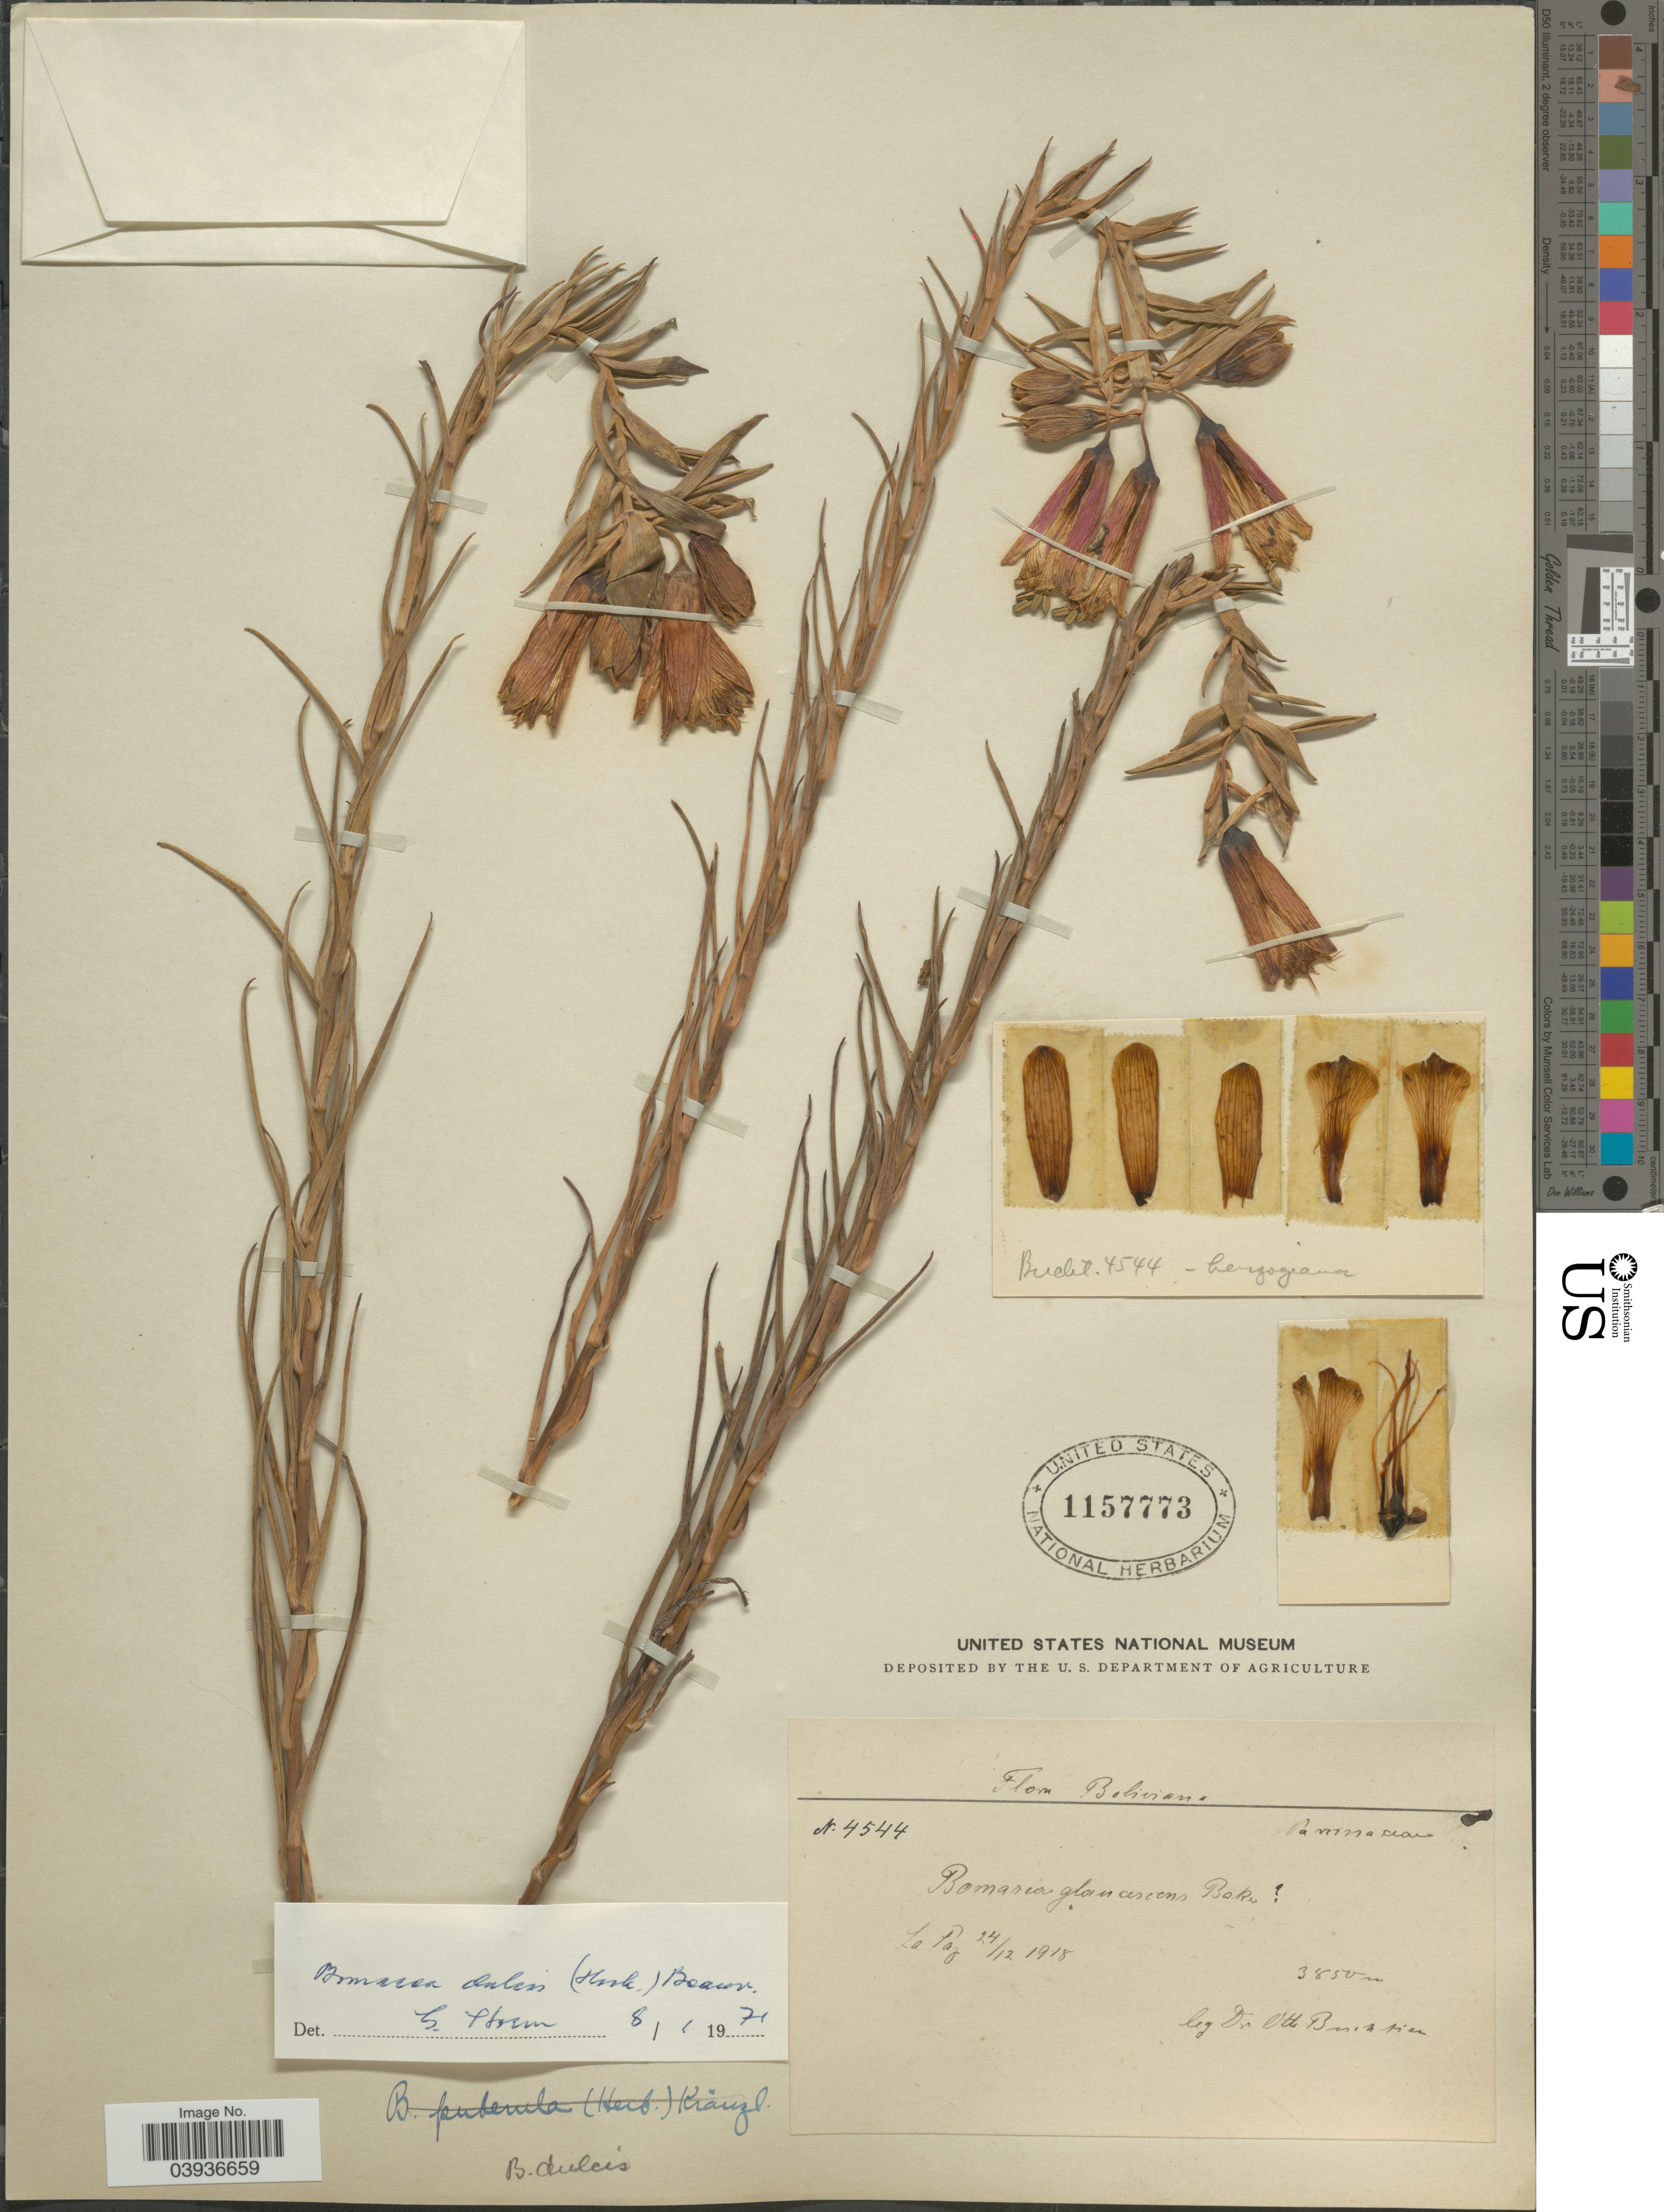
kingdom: Plantae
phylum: Tracheophyta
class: Liliopsida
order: Liliales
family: Alstroemeriaceae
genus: Bomarea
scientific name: Bomarea dulcis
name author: (Hook.) Beauverd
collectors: O. Buchtien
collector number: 4544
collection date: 1918-12-24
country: Bolivia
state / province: La Paz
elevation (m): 3850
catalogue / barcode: US 1157773